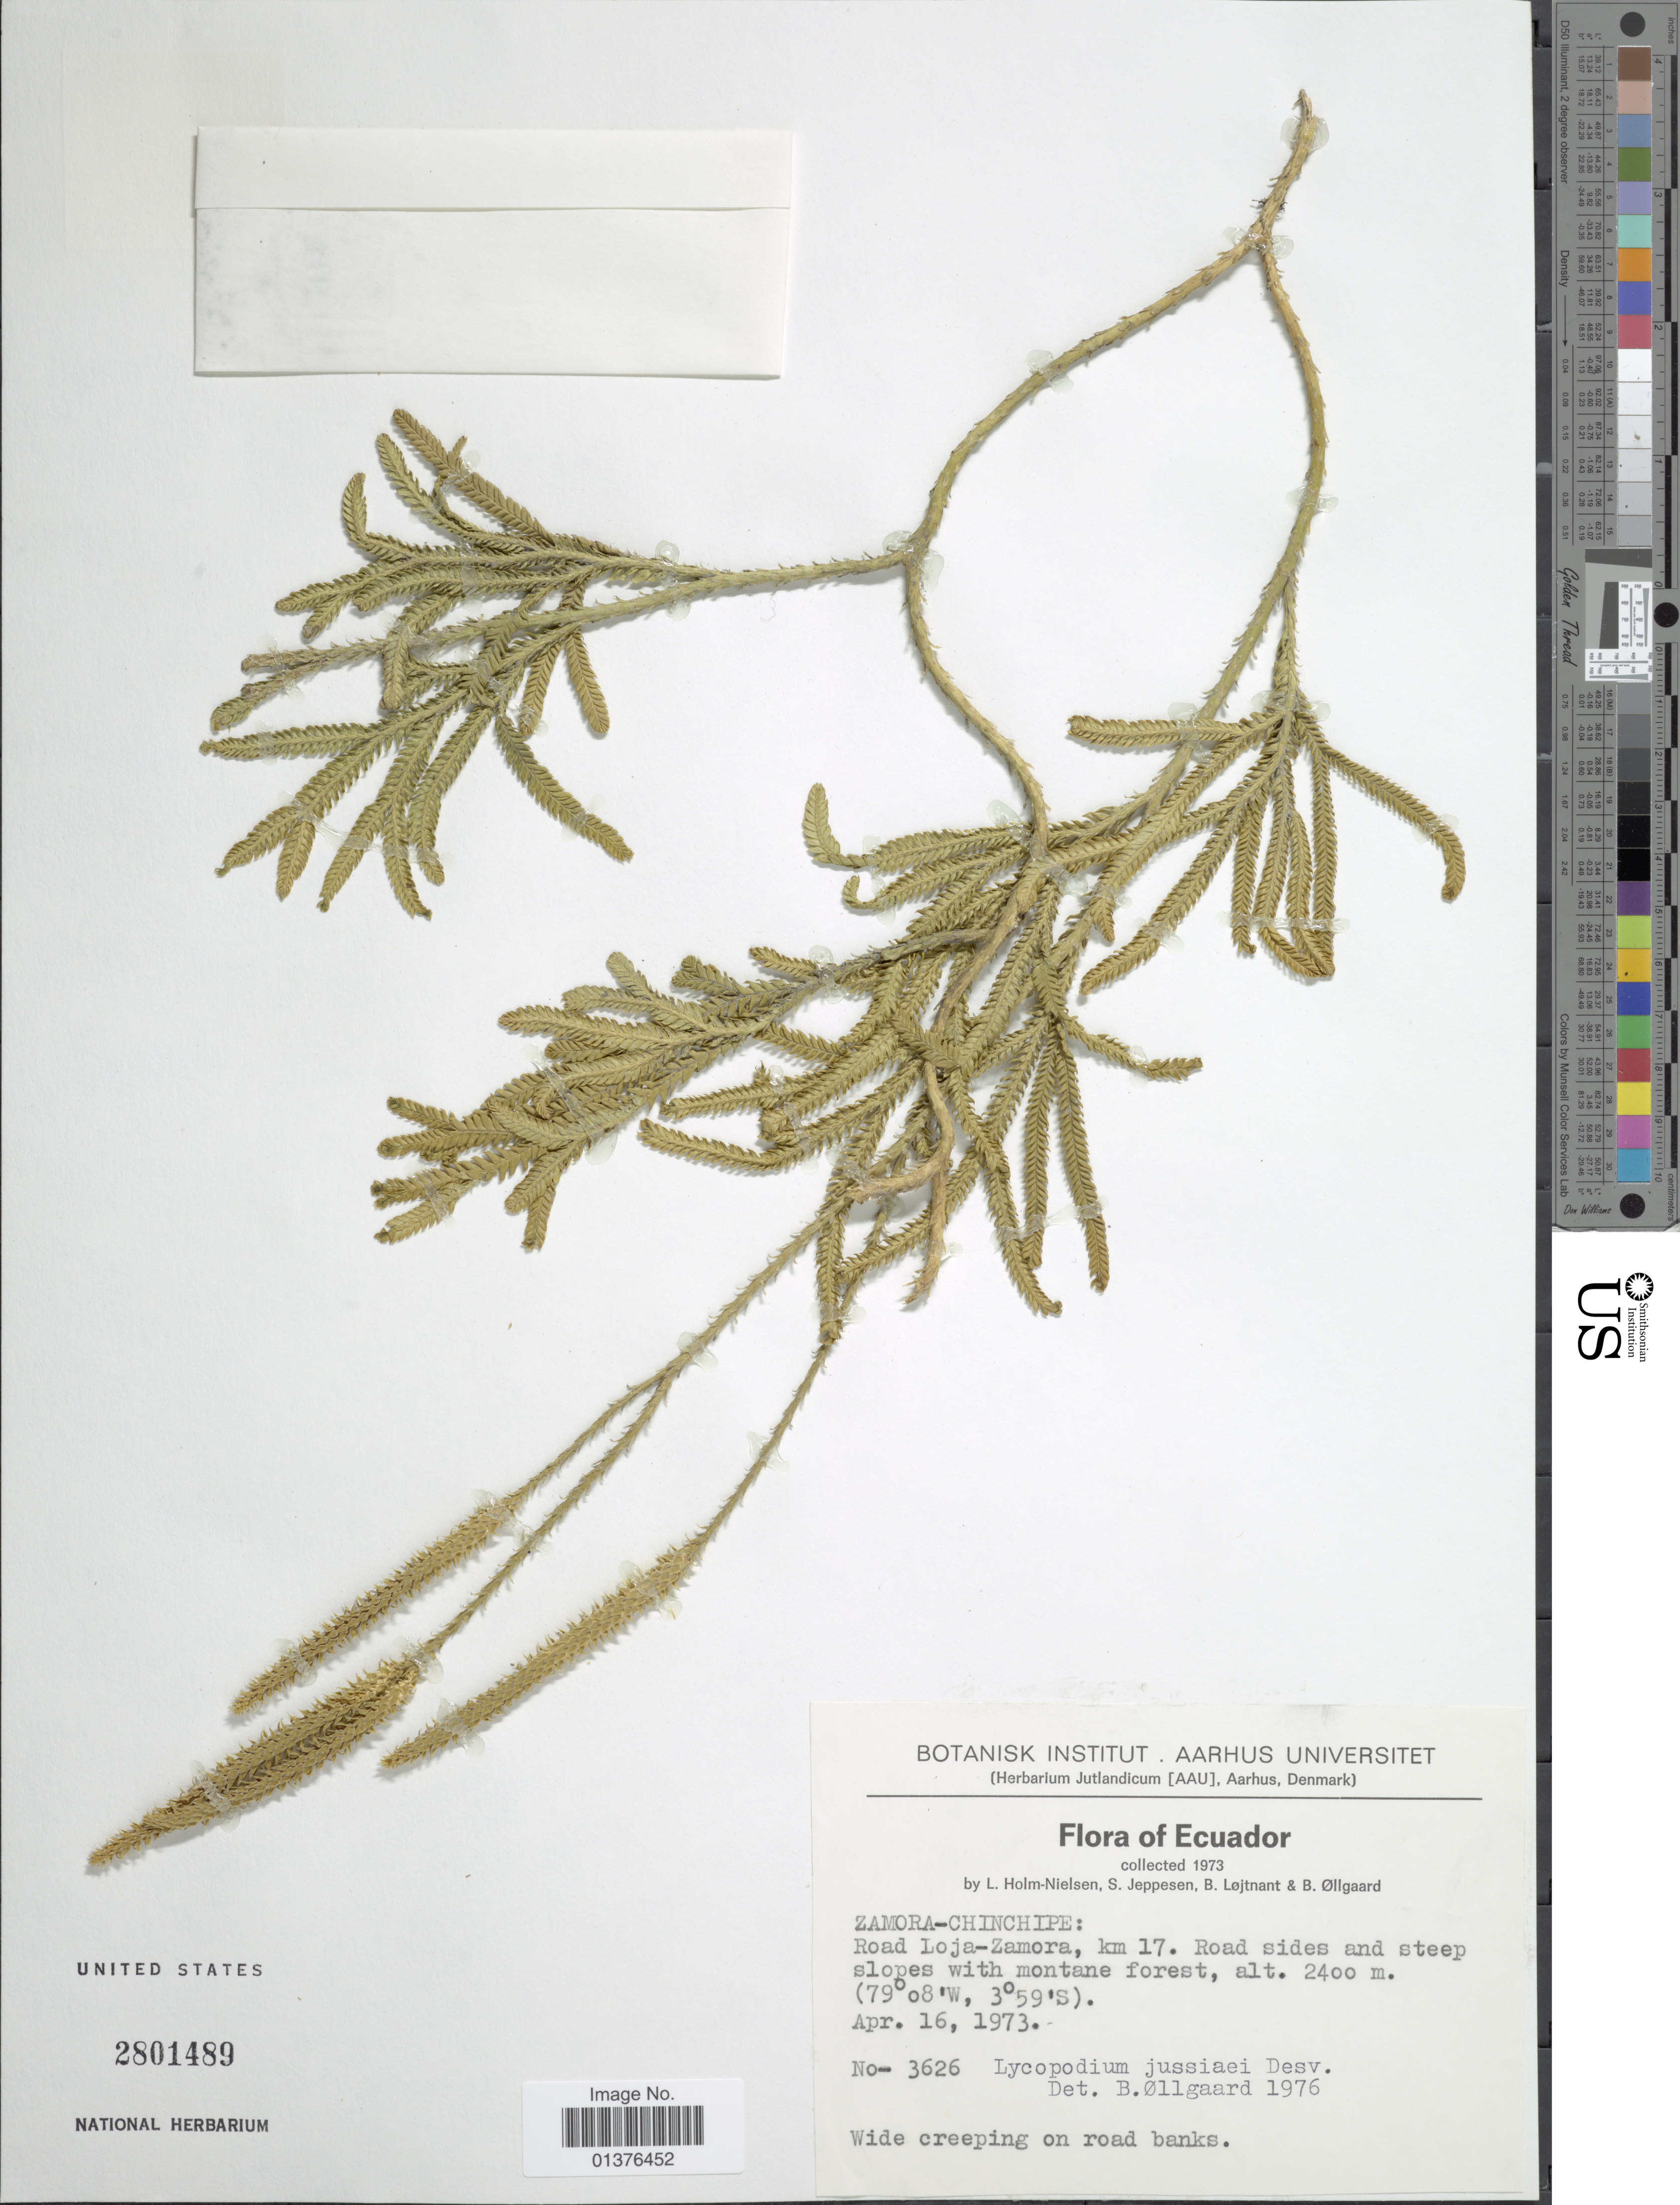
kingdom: Plantae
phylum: Tracheophyta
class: Lycopodiopsida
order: Lycopodiales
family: Lycopodiaceae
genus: Diphasium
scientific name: Diphasium jussiaei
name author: (Desv.) C. Presl ex Rothm.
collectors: L. B. Holm-Nielsen, S. Jeppesen, B. Löjtnant & B. Øllgaard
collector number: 3626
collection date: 1973-04-16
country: Ecuador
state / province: Zamora-Chinchipe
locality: Road Loja-Zamora, km 17 road sides and steep slopes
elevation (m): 2400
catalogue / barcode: US 2801489